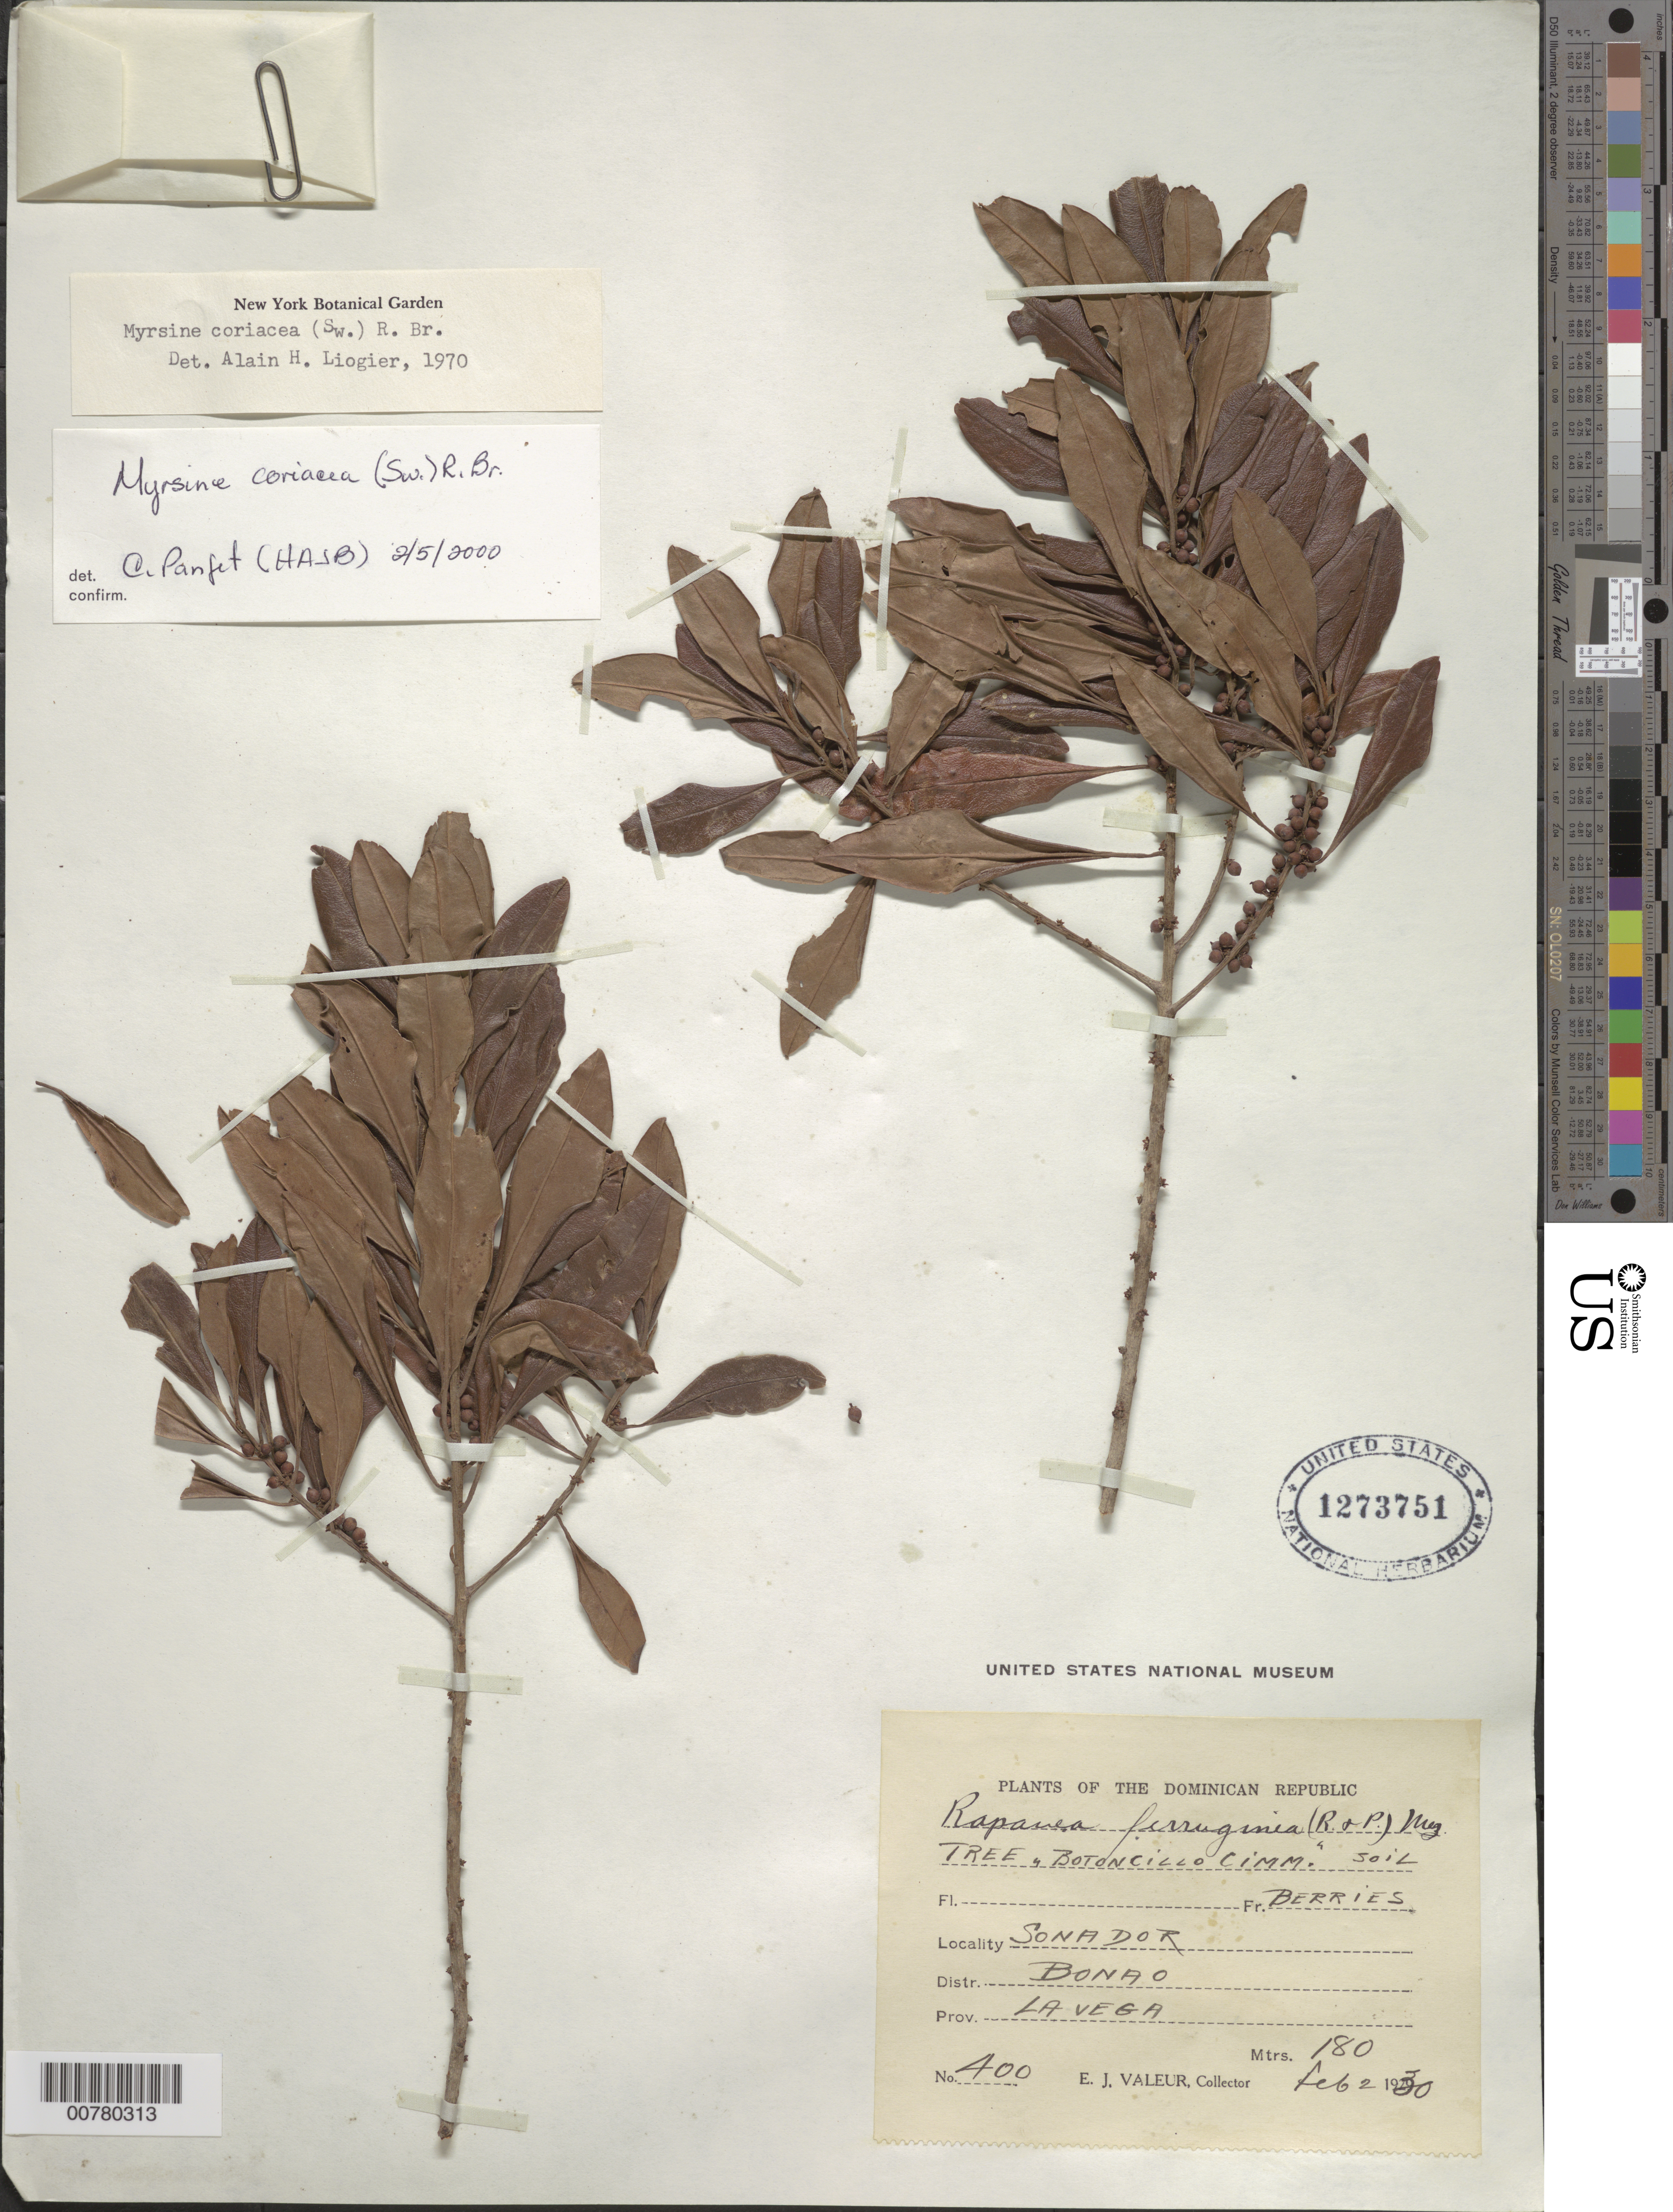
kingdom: Plantae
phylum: Tracheophyta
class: Magnoliopsida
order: Ericales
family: Primulaceae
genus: Myrsine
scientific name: Myrsine coriacea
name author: (Sw.) R. Br. ex Roem. & Schult.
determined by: Panfet, C.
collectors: E. Valeur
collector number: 400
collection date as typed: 02 Feb 1930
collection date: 1930-02-02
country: Dominican Republic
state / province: La Vega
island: Hispaniola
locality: Bonao, Sonador.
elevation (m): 180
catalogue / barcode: US 1273751